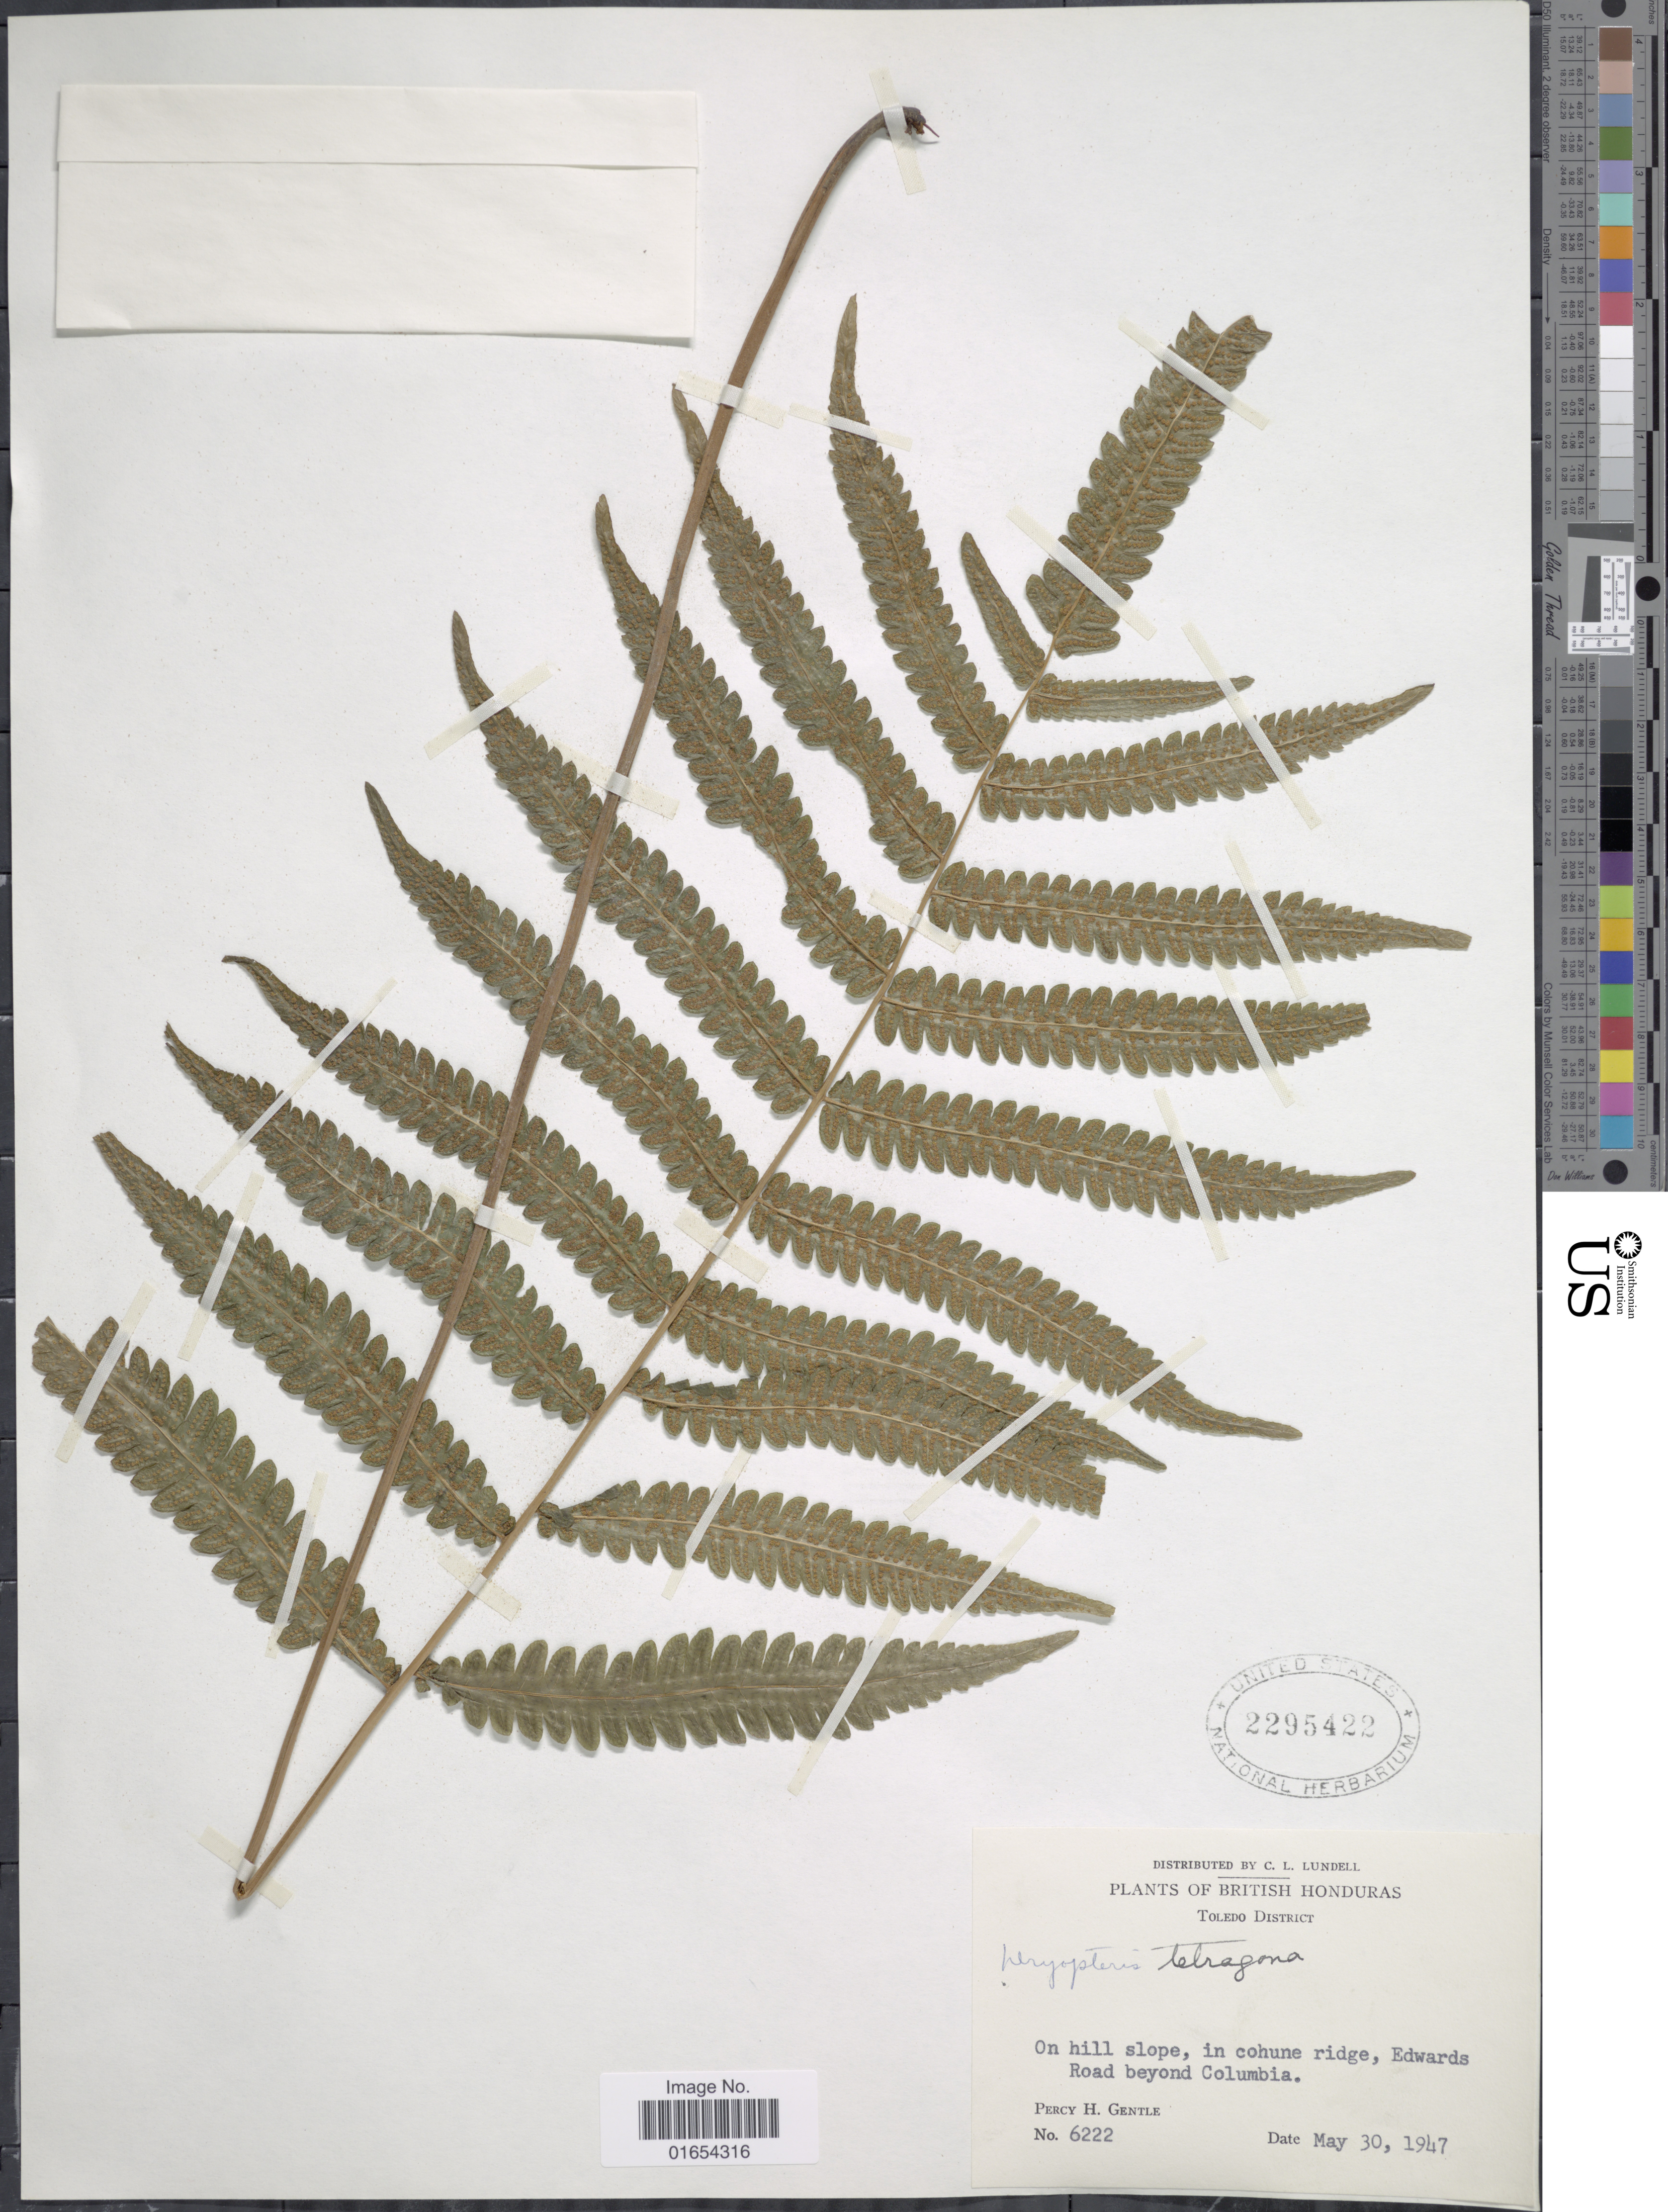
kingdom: Plantae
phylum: Tracheophyta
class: Polypodiopsida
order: Polypodiales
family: Thelypteridaceae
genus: Goniopteris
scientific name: Goniopteris tetragona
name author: (C. Presl) Sw.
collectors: P. H. Gentle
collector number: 6222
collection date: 1947-05-30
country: Belize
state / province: Toledo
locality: British Honduras, on hill slope, in cohune ridge, Edwards Road beyond Columbia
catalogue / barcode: US 2295422